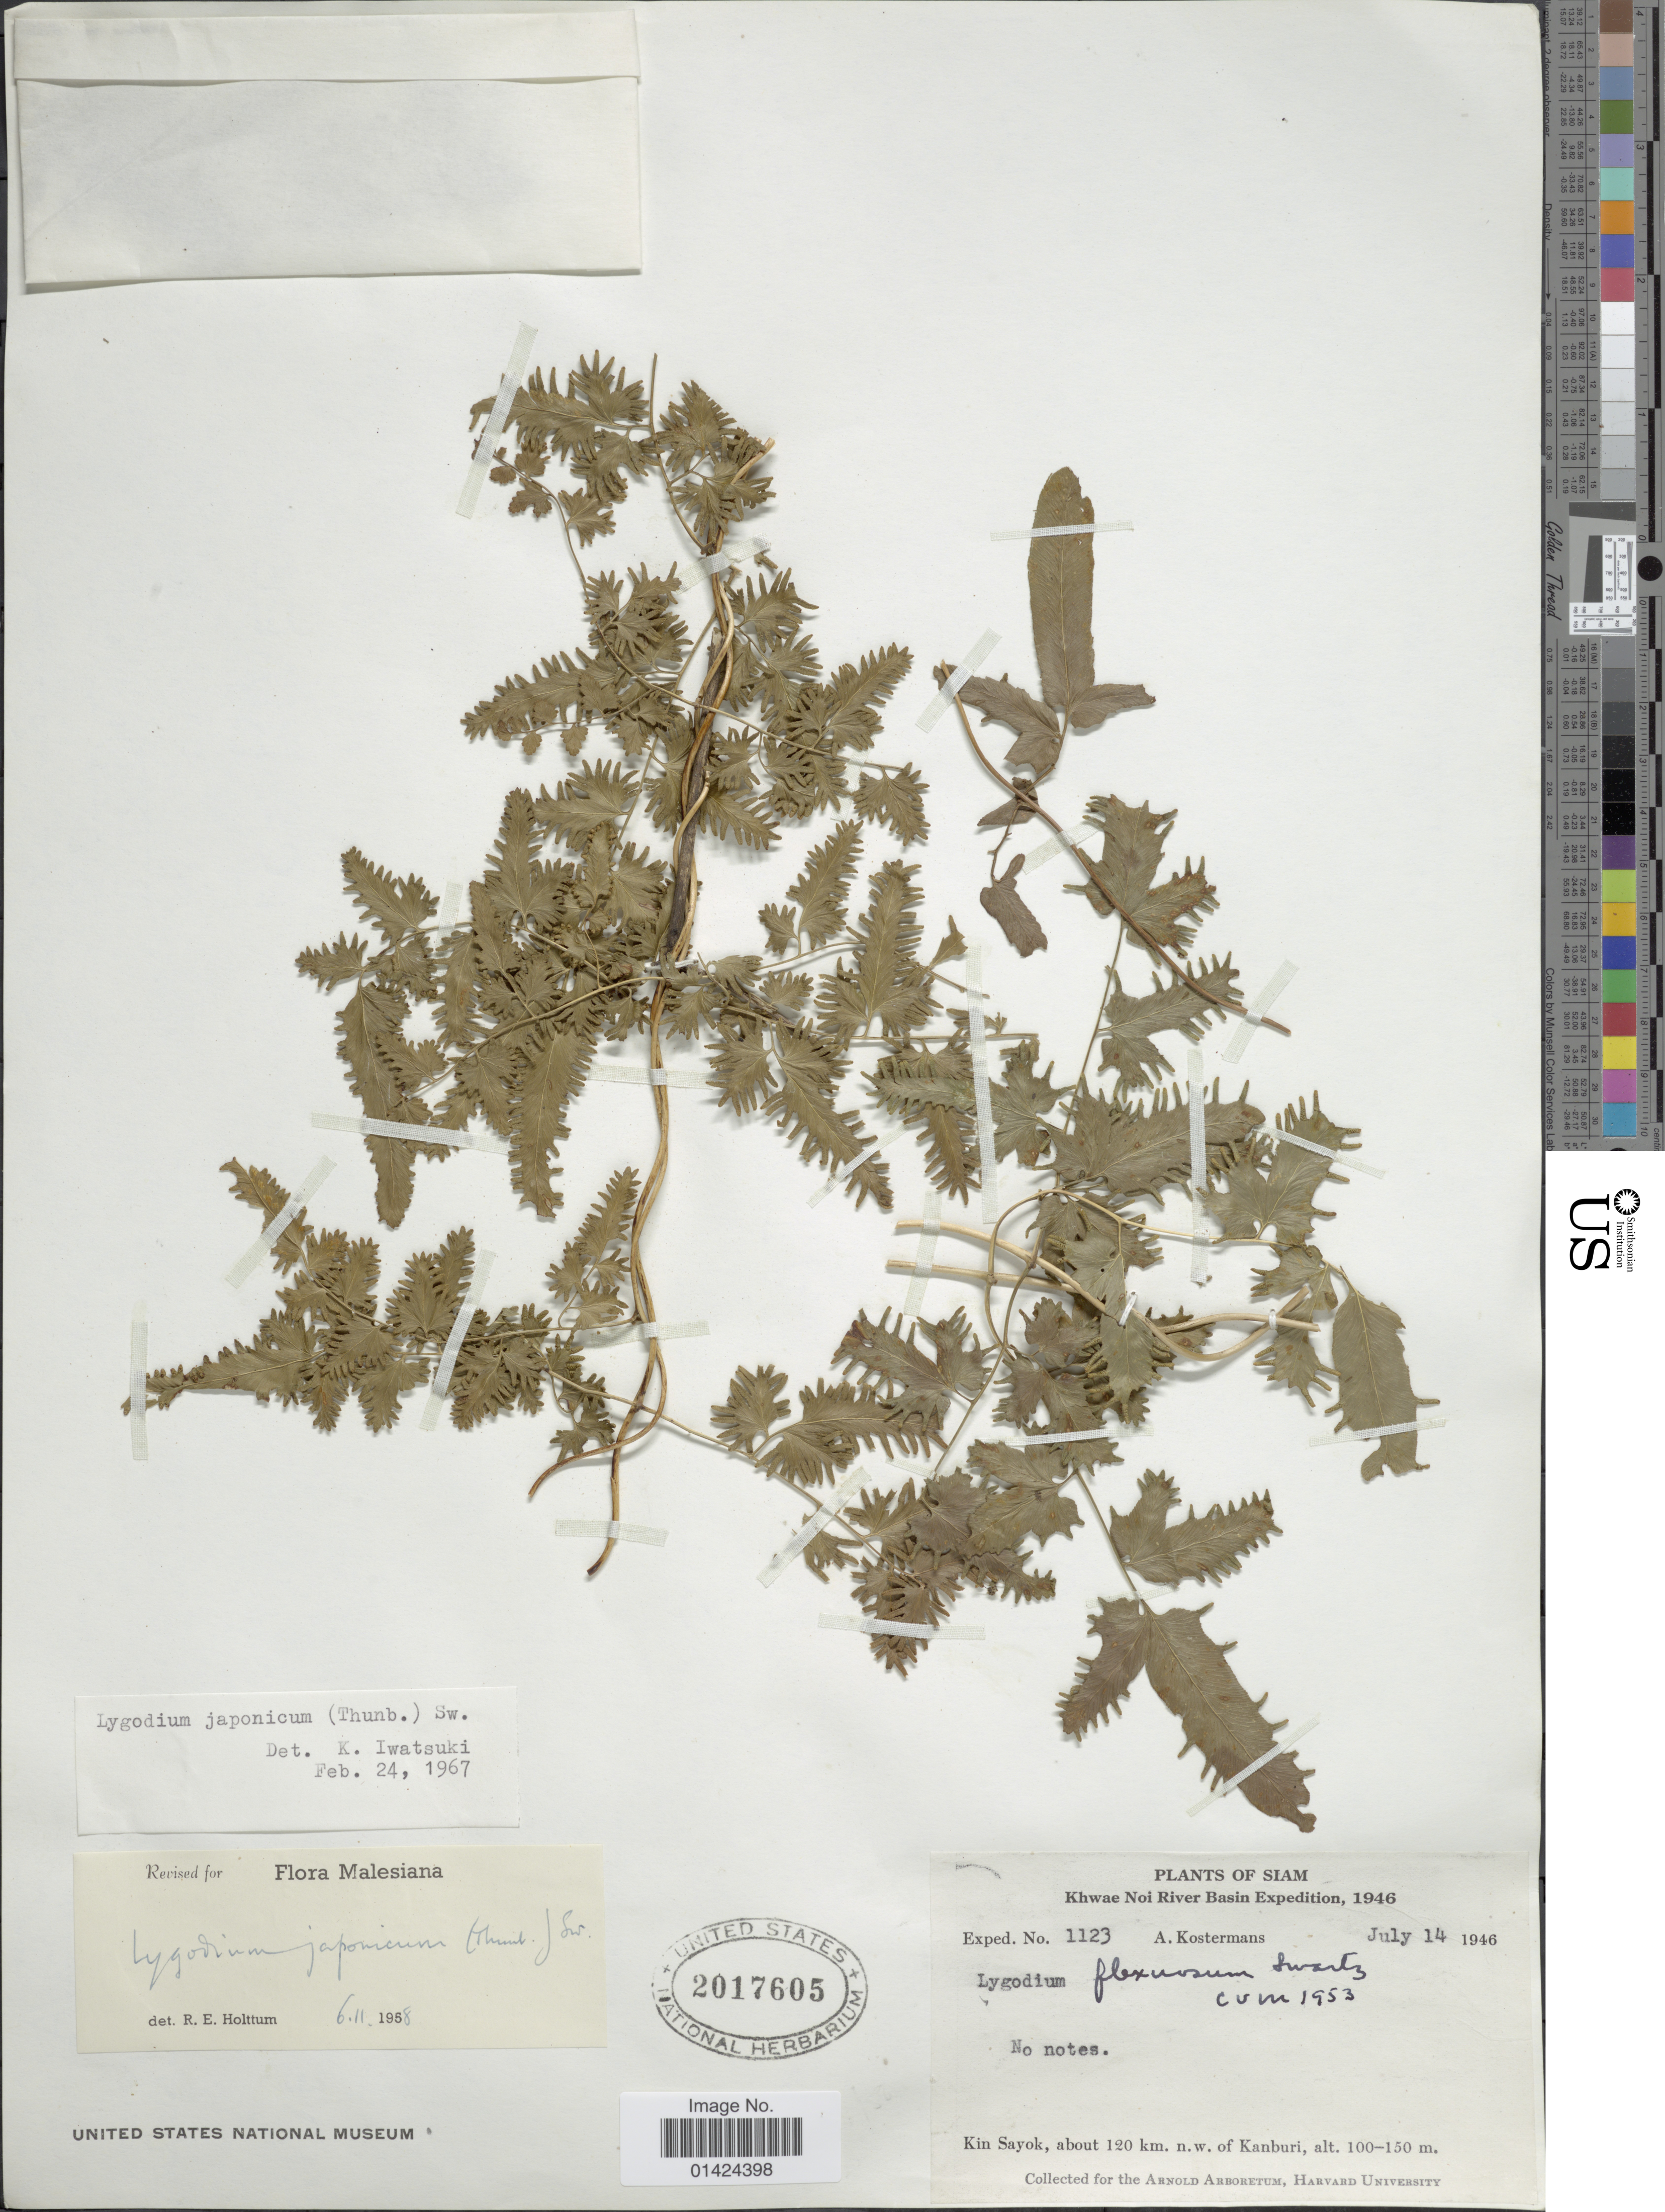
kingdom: Plantae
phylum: Tracheophyta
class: Polypodiopsida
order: Schizaeales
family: Lygodiaceae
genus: Lygodium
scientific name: Lygodium japonicum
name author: (Thunb.) Sw.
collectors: A. J. G. Kostermans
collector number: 1123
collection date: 1946-07-14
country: Thailand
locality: Siam, Khwae Noi River Basin Expedition. Kin Sayok, about 120 km. n.w. of Kanburi.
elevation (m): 100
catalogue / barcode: US 2017605